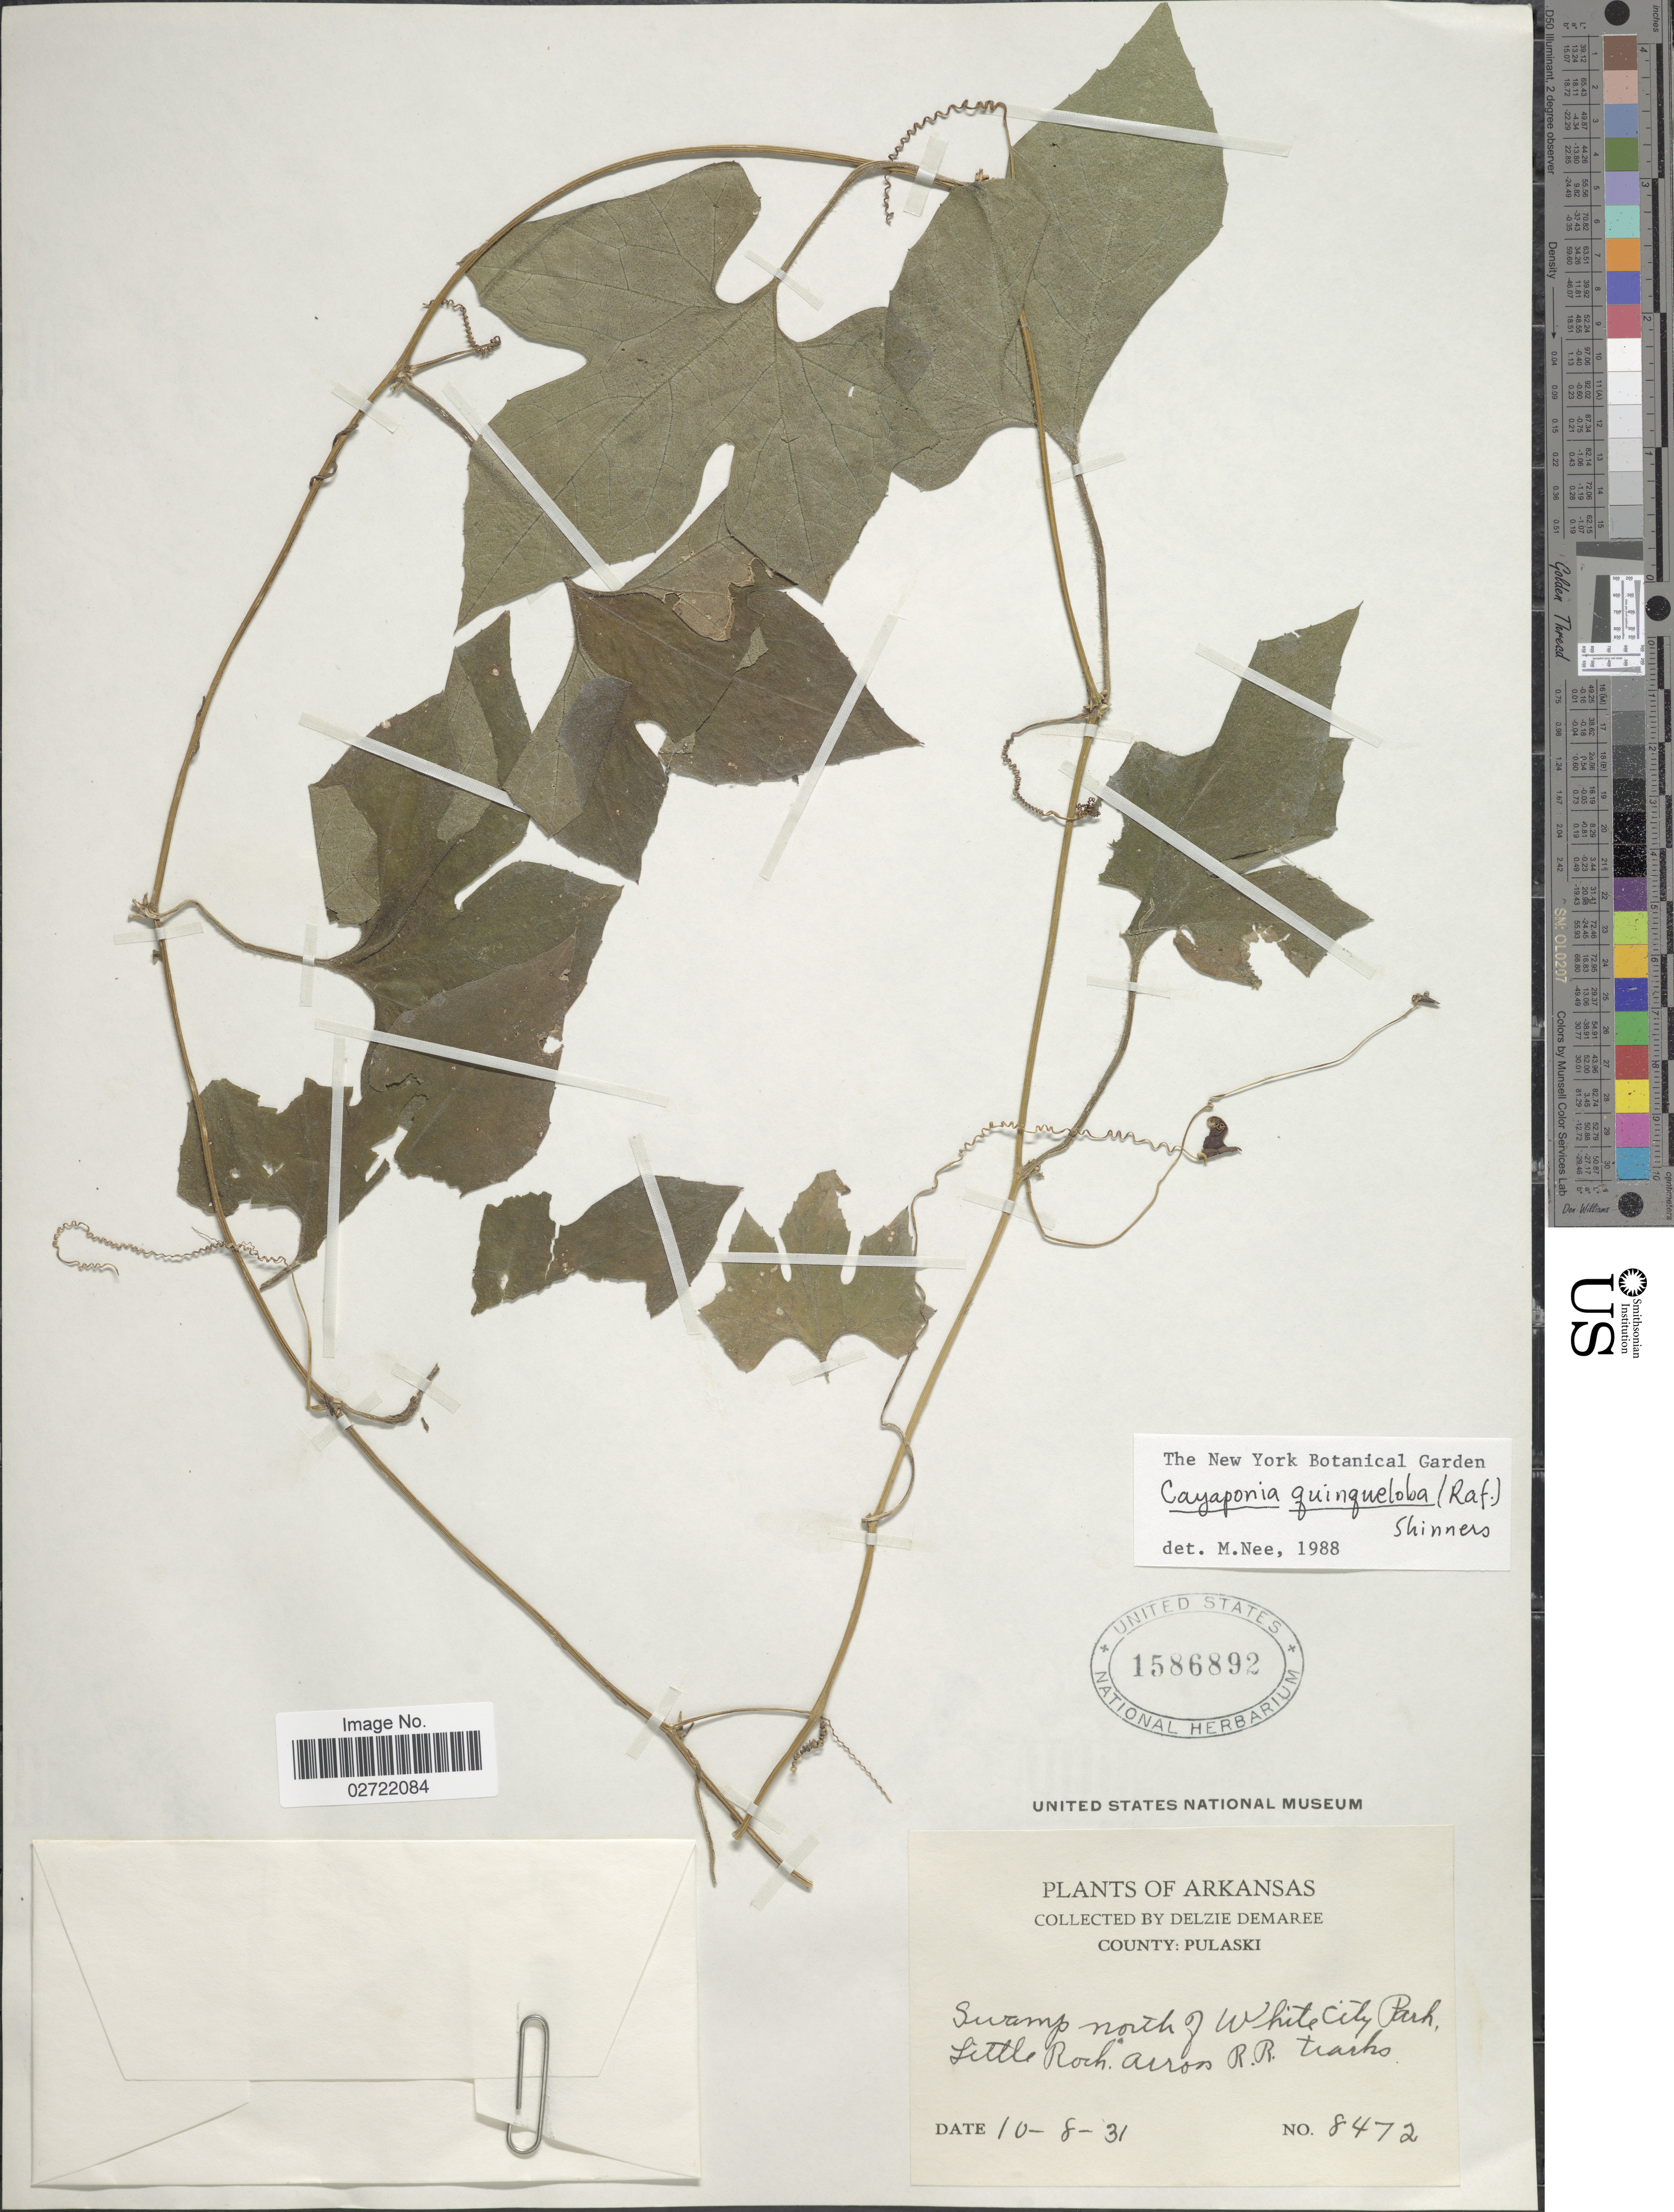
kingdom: Plantae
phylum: Tracheophyta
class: Magnoliopsida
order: Cucurbitales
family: Cucurbitaceae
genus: Cayaponia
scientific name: Cayaponia quinqueloba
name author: (Raf.) Shinners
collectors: D. Demaree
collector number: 8472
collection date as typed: Transcribed d/m/y: 8/10/31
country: United States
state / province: Arkansas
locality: County: Pulaski, Swamp north of White City Park, Little Rock. arro [illegible text] R. R. tracks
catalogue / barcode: US 1586892